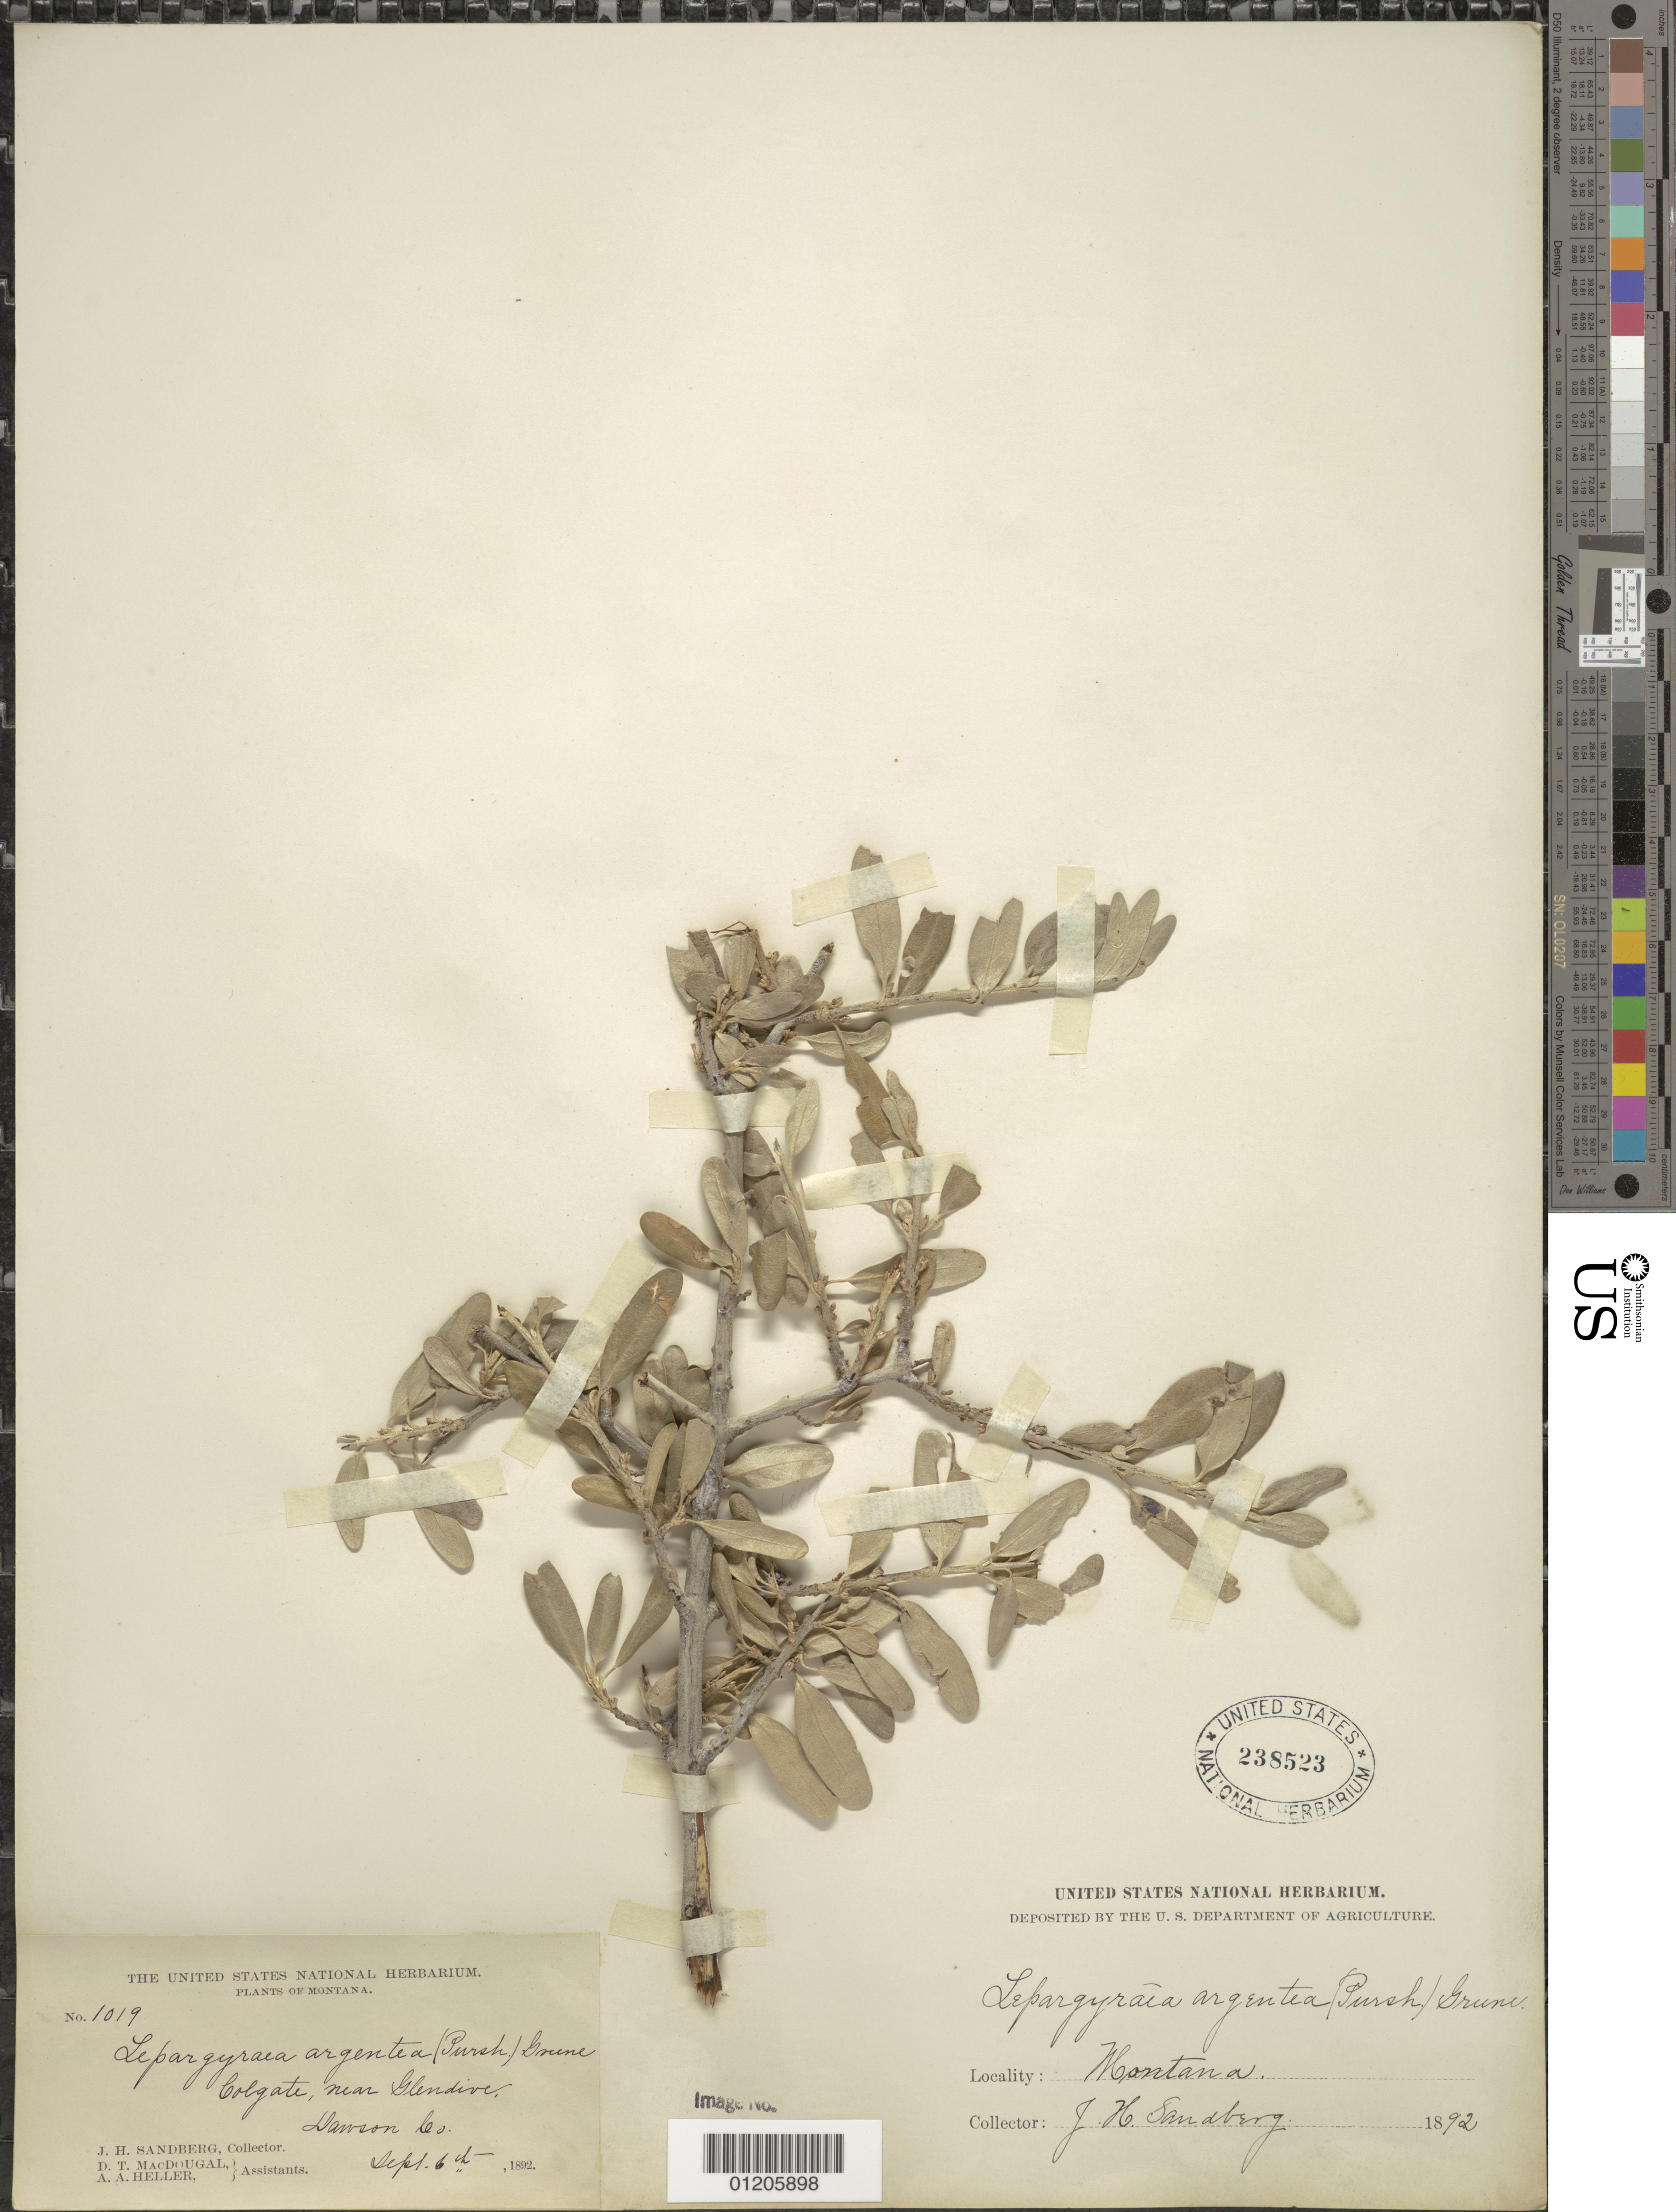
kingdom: Plantae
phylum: Tracheophyta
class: Magnoliopsida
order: Rosales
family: Elaeagnaceae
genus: Shepherdia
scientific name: Shepherdia argentea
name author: (Pursh) Nutt.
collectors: J. H. Sandberg, D. T. MacDougal & A. A. Heller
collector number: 1019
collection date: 1892-09-06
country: United States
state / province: Montana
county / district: Dawson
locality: Colgate, near Glendive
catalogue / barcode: US 238523